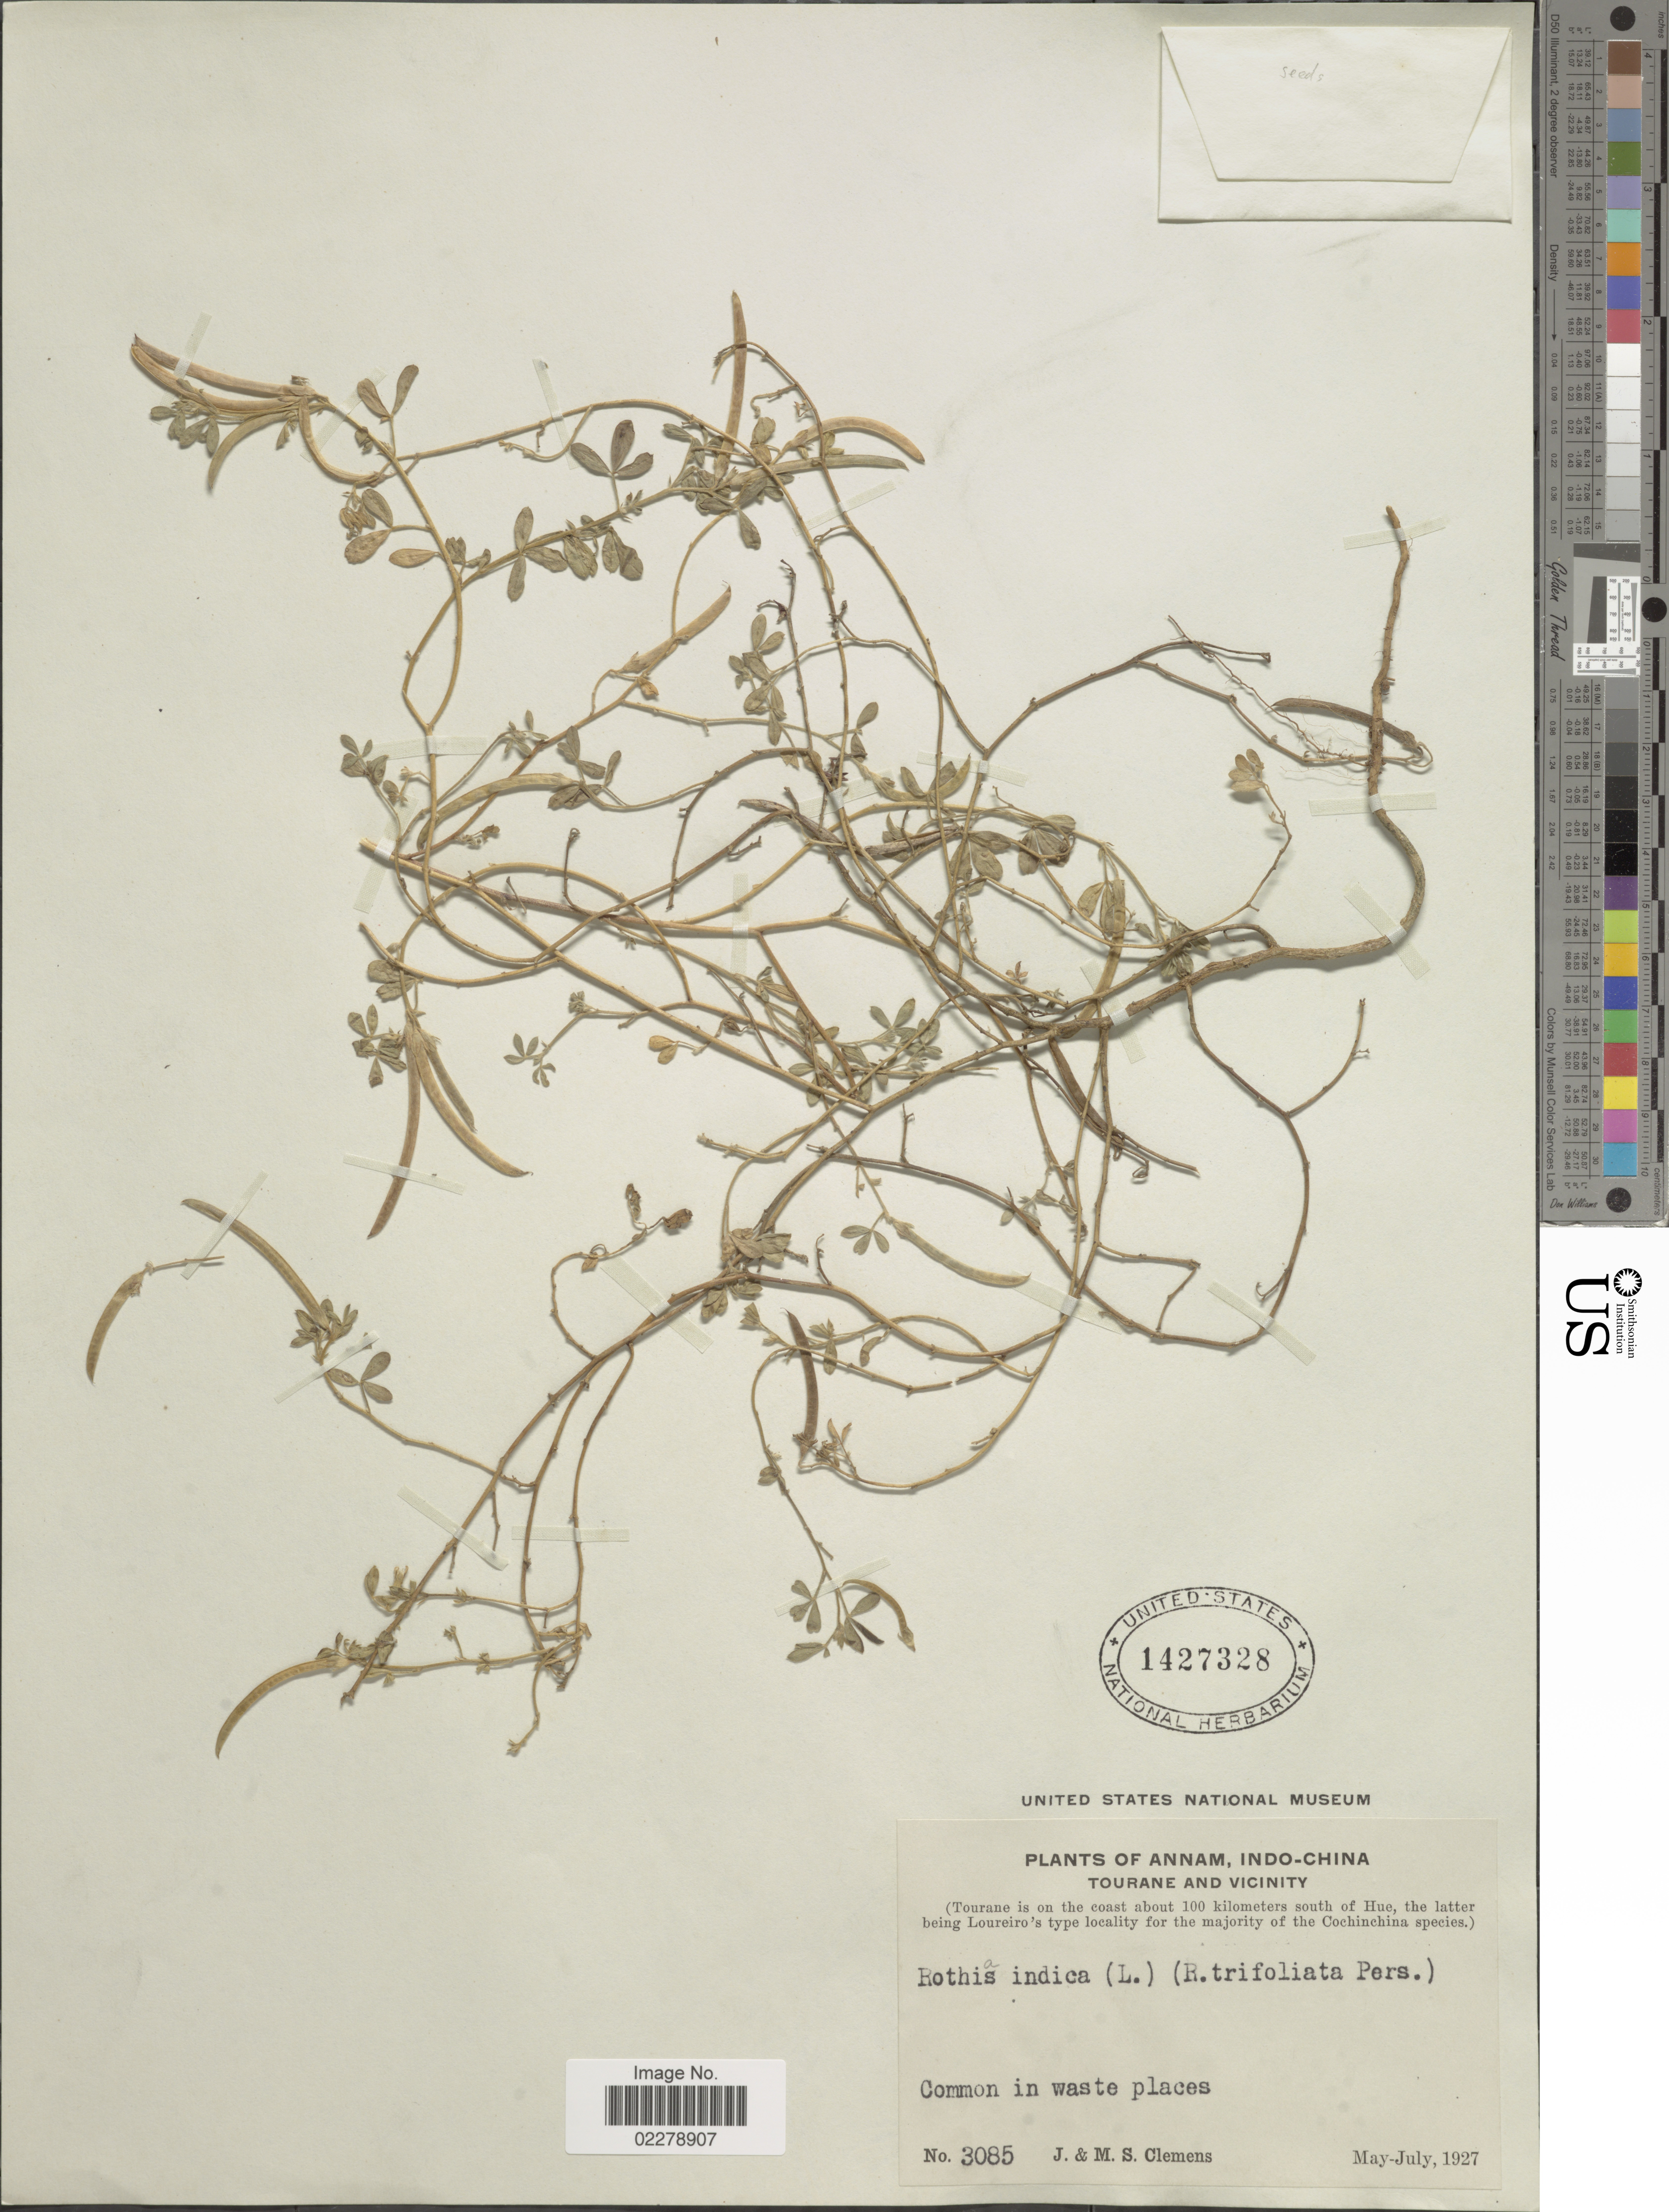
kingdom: Plantae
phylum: Tracheophyta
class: Magnoliopsida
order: Fabales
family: Fabaceae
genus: Rothia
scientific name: Rothia indica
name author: (L.) Druce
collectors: J. Clemens & M. S. Clemens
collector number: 3085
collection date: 1927-05/1927-07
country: Vietnam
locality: Annam, Indo- China. Tourane and vicinity. Common in waste places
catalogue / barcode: US 1427328